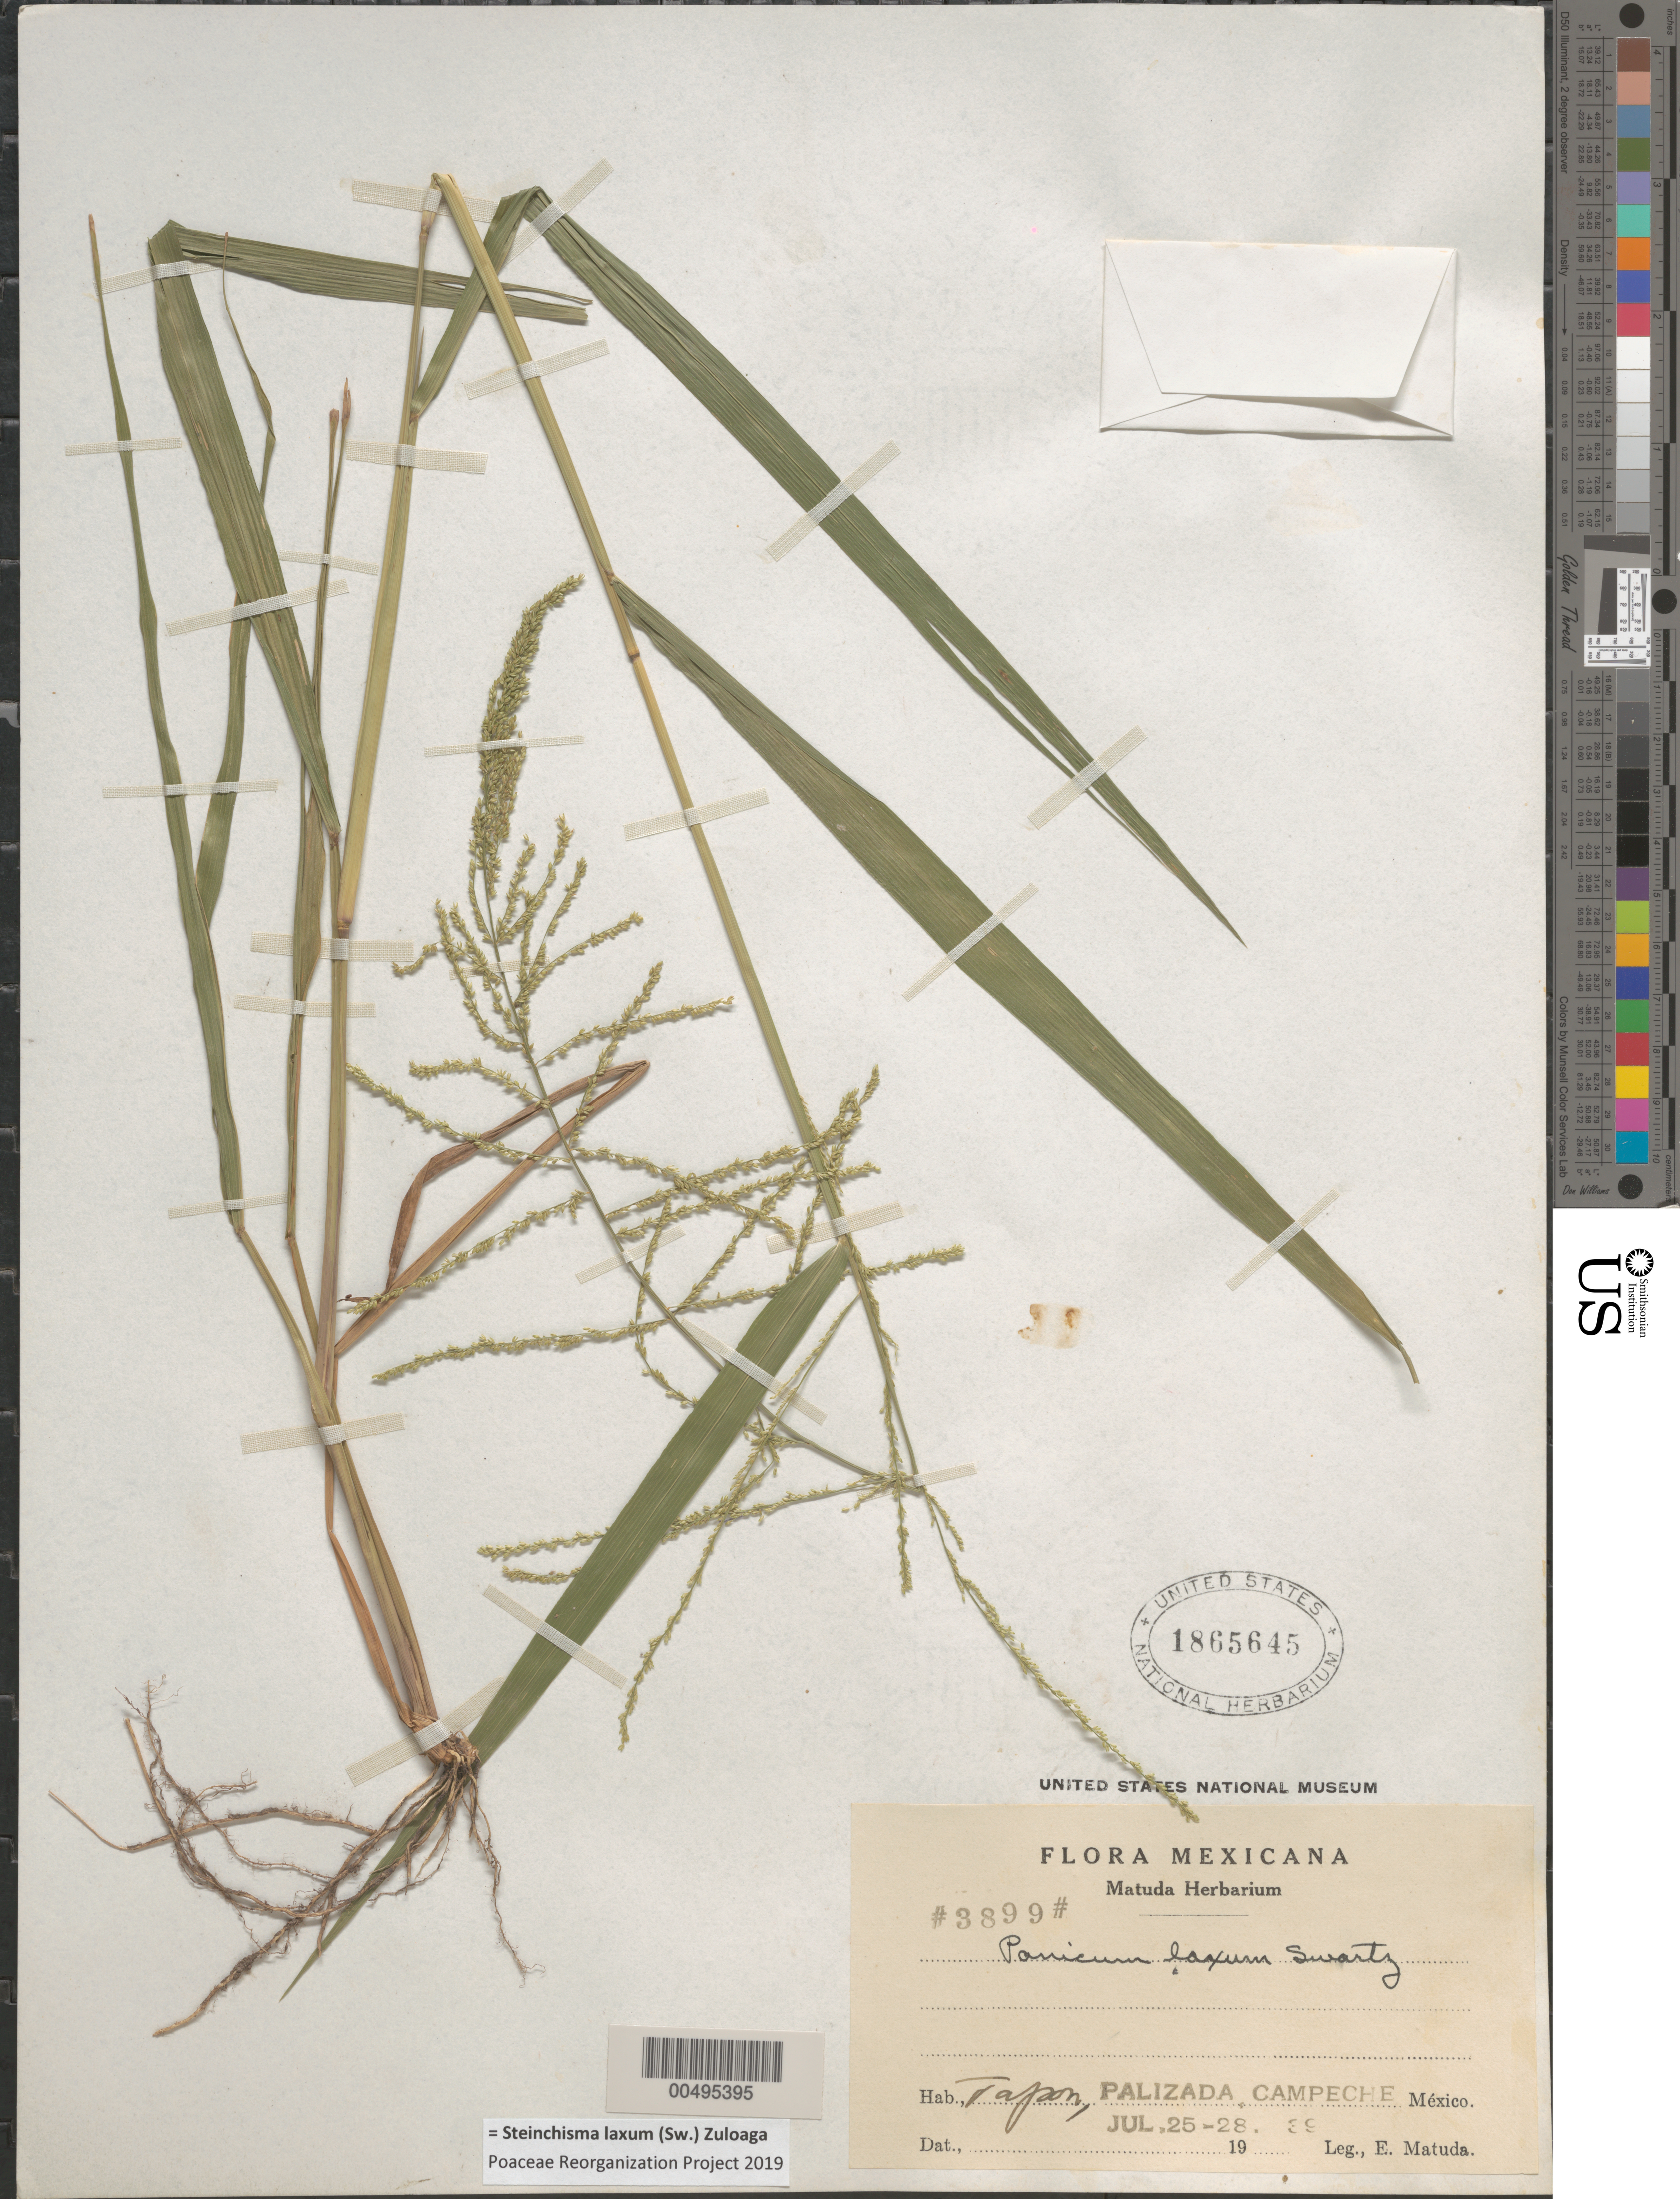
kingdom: Plantae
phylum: Tracheophyta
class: Liliopsida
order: Poales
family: Poaceae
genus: Panicum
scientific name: Panicum laxum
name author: Sw.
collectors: E. Matuda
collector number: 3899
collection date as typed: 25 Jul 1939 to 28 Jul 1939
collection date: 1939-07-25/1939-07-28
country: Mexico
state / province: Chiapas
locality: Tapon, Palizada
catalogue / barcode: US 1865645